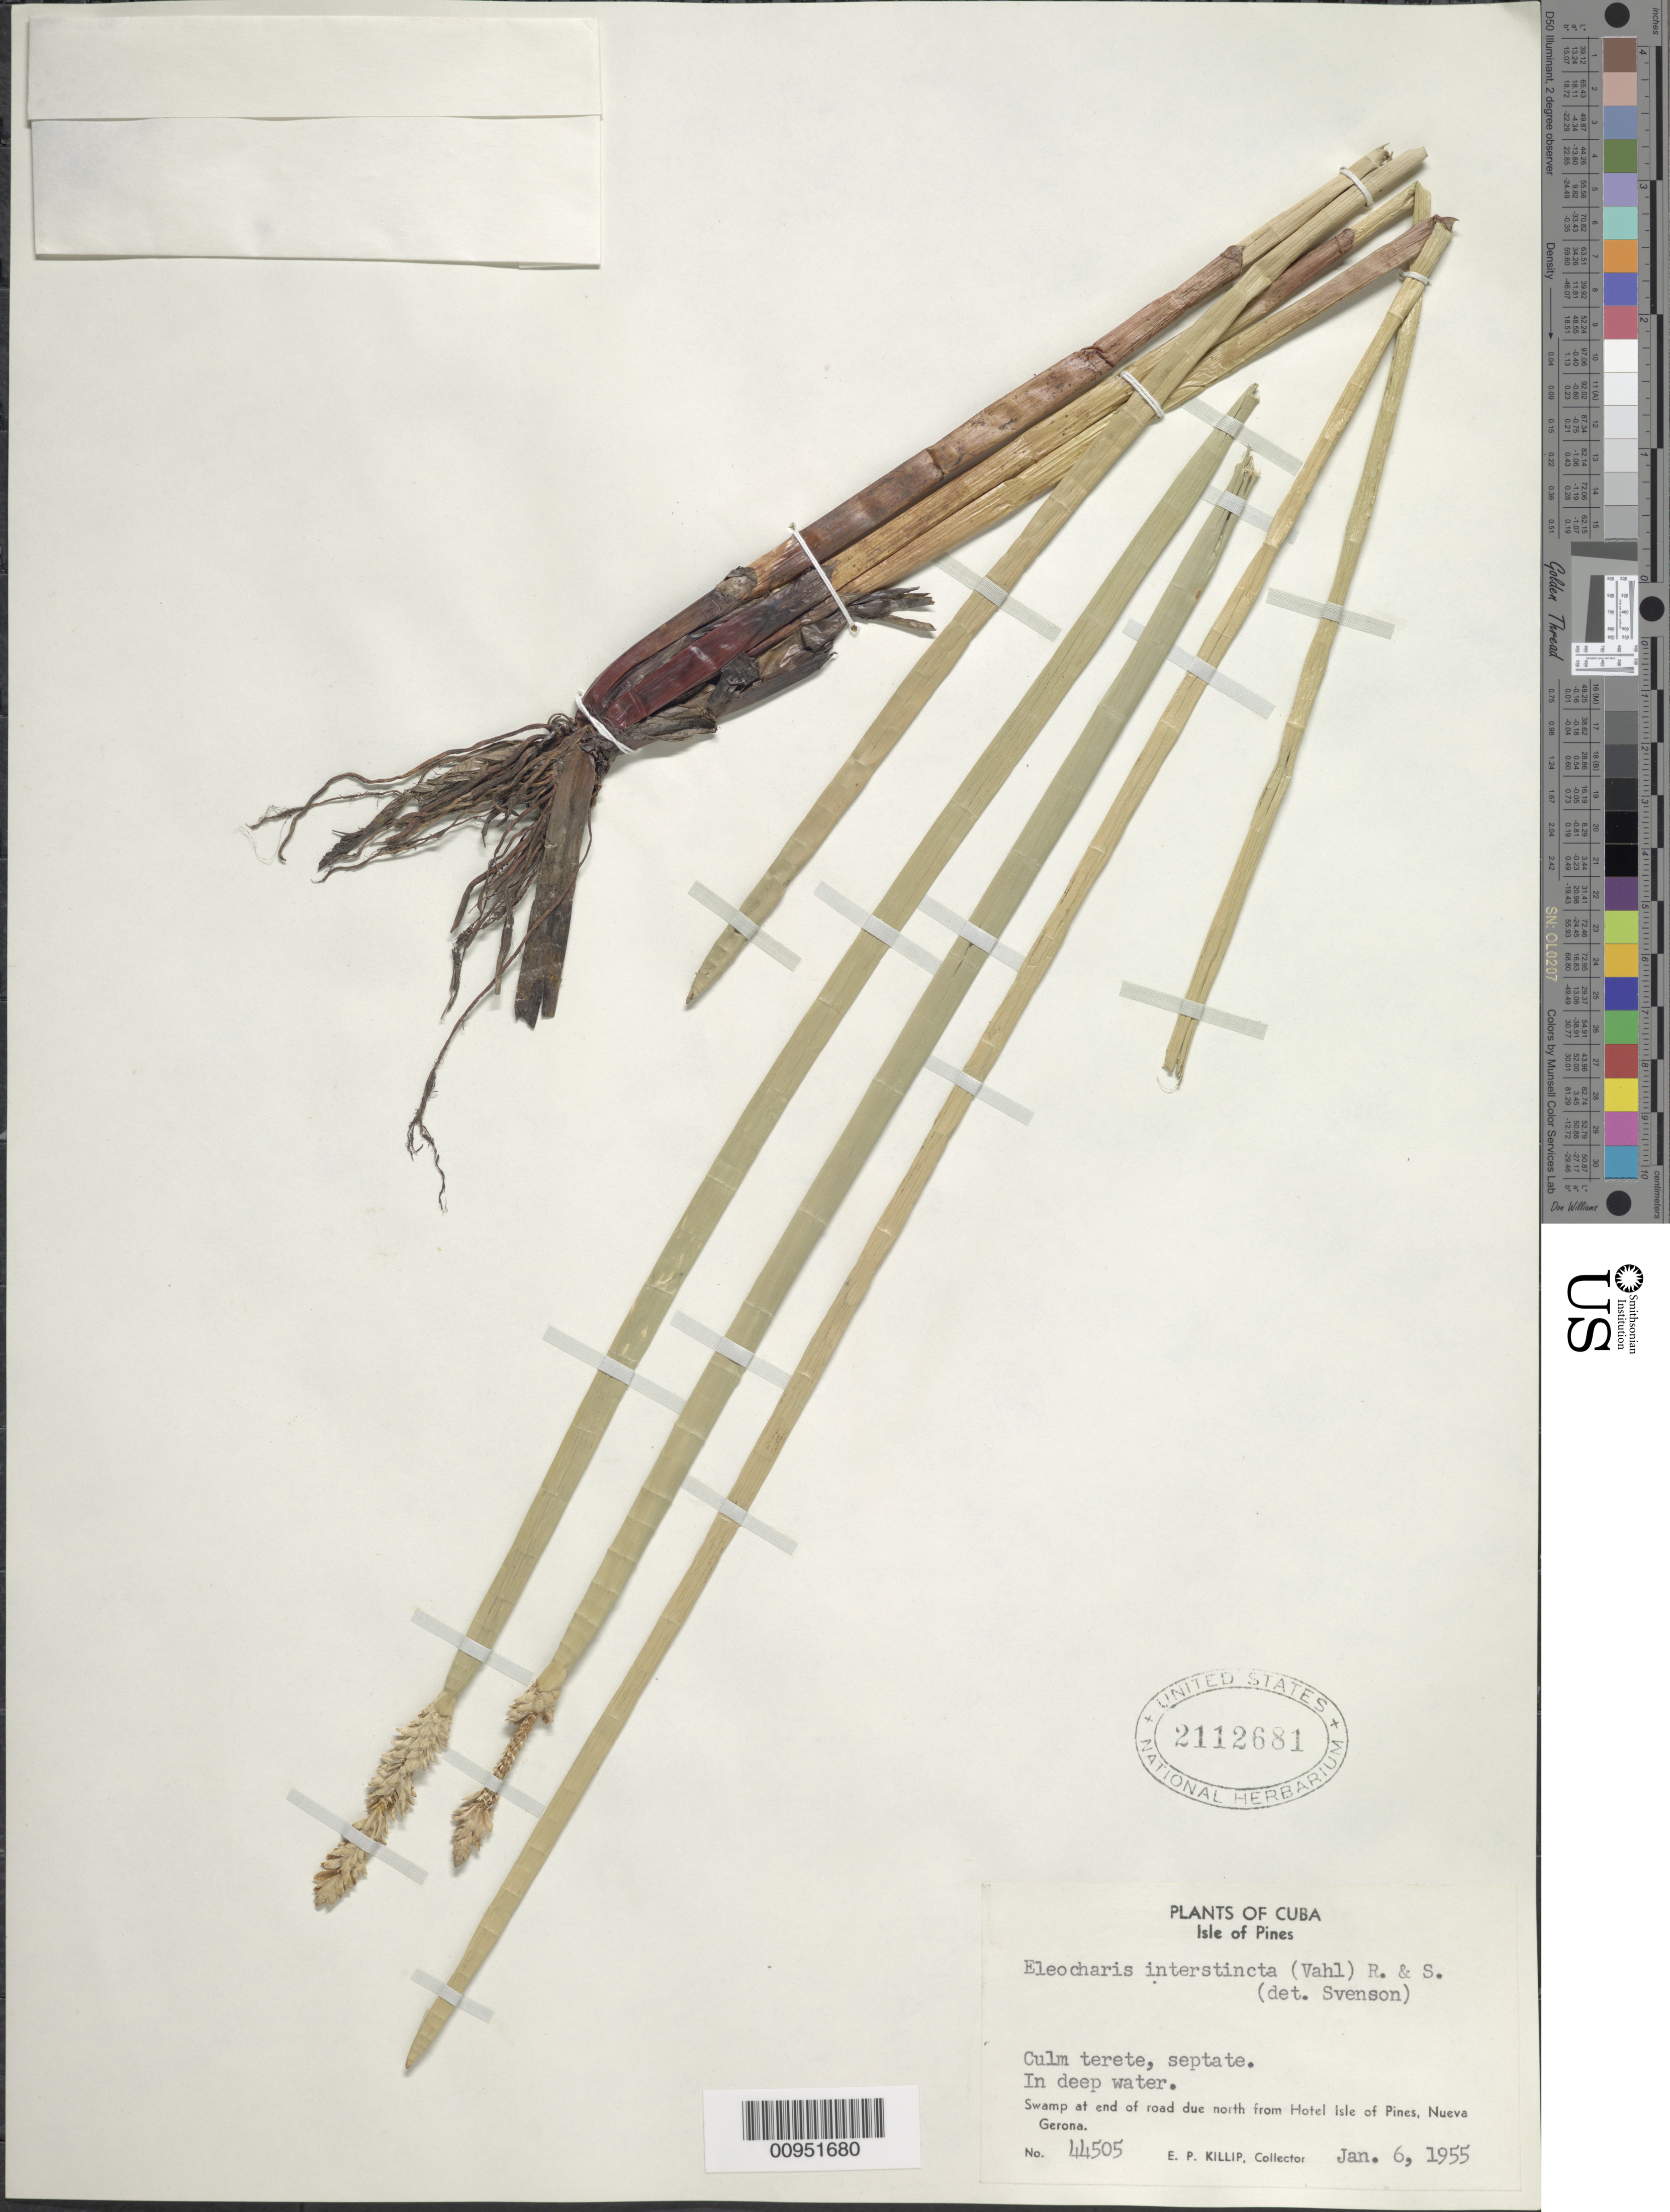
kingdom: Plantae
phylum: Tracheophyta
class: Liliopsida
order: Poales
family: Cyperaceae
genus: Eleocharis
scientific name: Eleocharis interstincta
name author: (Vahl) Roem. & Schult.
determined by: Svenson, H. K.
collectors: E. P. Killip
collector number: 44505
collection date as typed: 06 Jan 1955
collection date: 1955-01-06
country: Cuba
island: Isla de la Juventud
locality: Swamp at end of road due N from Hotel Isle de Pines, Nueva Gerona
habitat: In deep water of swamp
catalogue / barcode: US 2112681